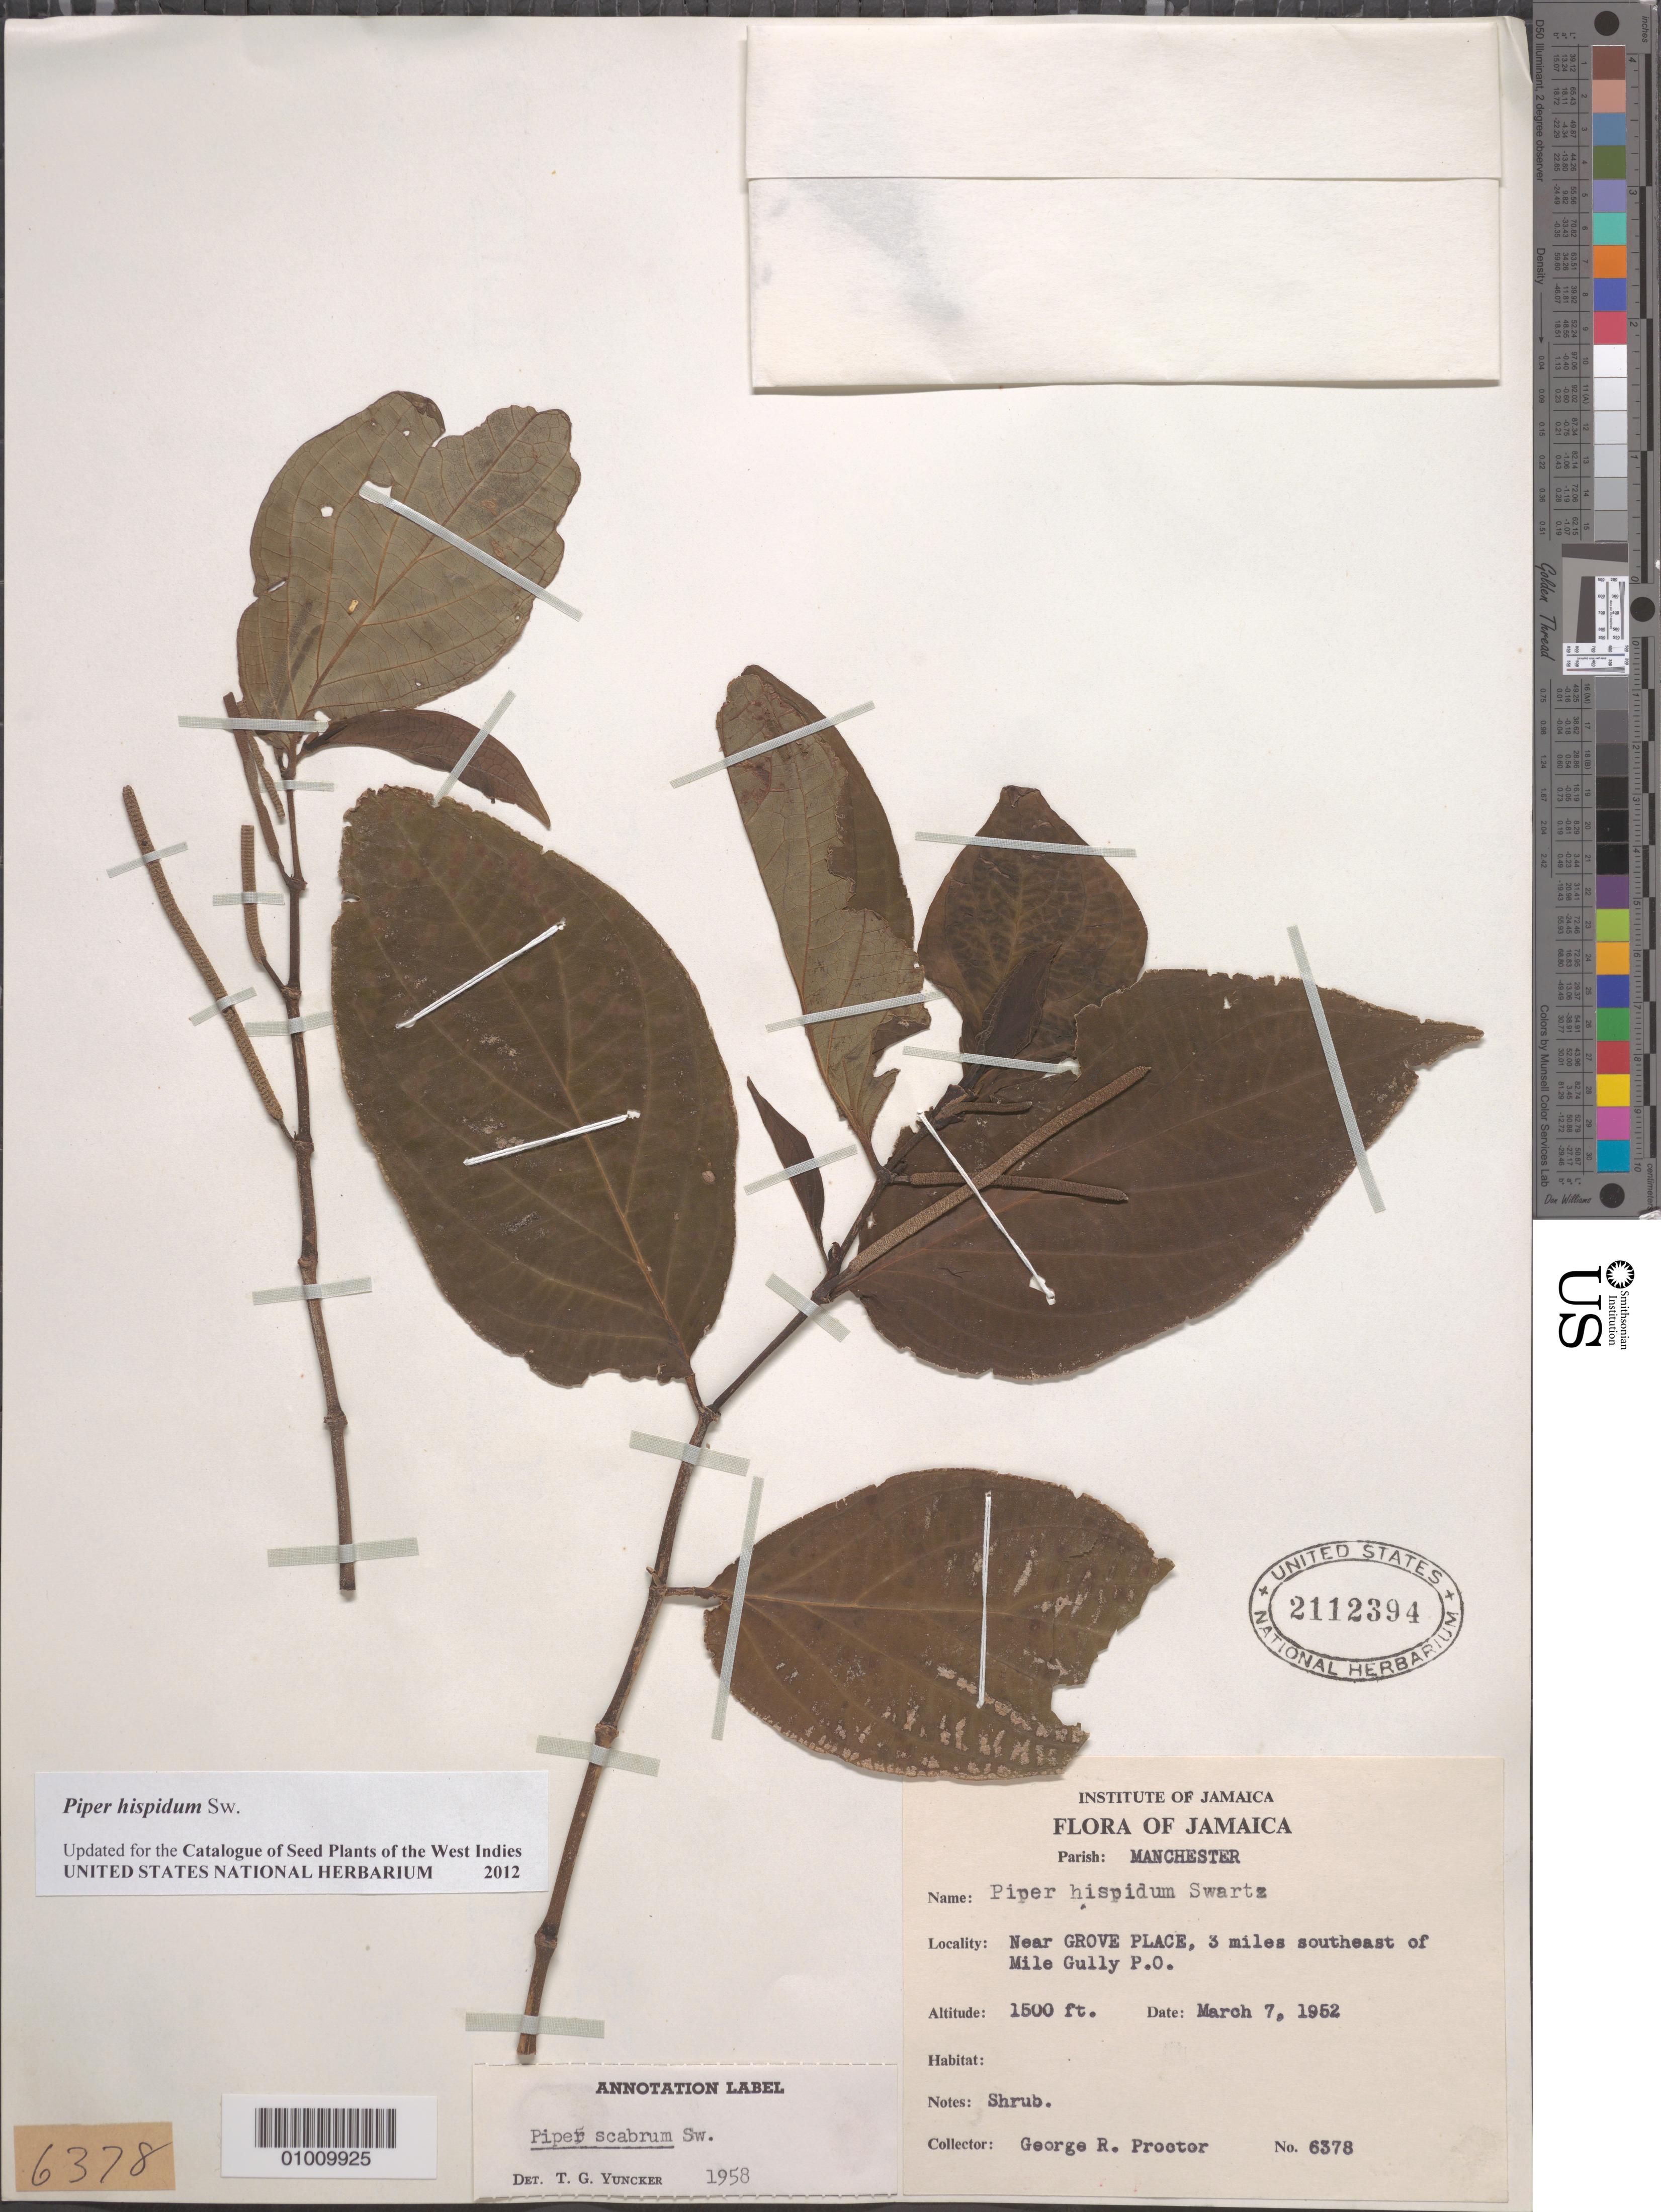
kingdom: Plantae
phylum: Tracheophyta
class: Magnoliopsida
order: Piperales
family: Piperaceae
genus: Piper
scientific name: Piper scabrum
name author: Sw.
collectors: G. R. Proctor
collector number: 6378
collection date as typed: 07 Mar 1952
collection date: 1952-03-07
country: Jamaica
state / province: Manchester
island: Jamaica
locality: Near Grove place, 3 miles SE of Mile Gully P.O.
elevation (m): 457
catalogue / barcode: US 2112394